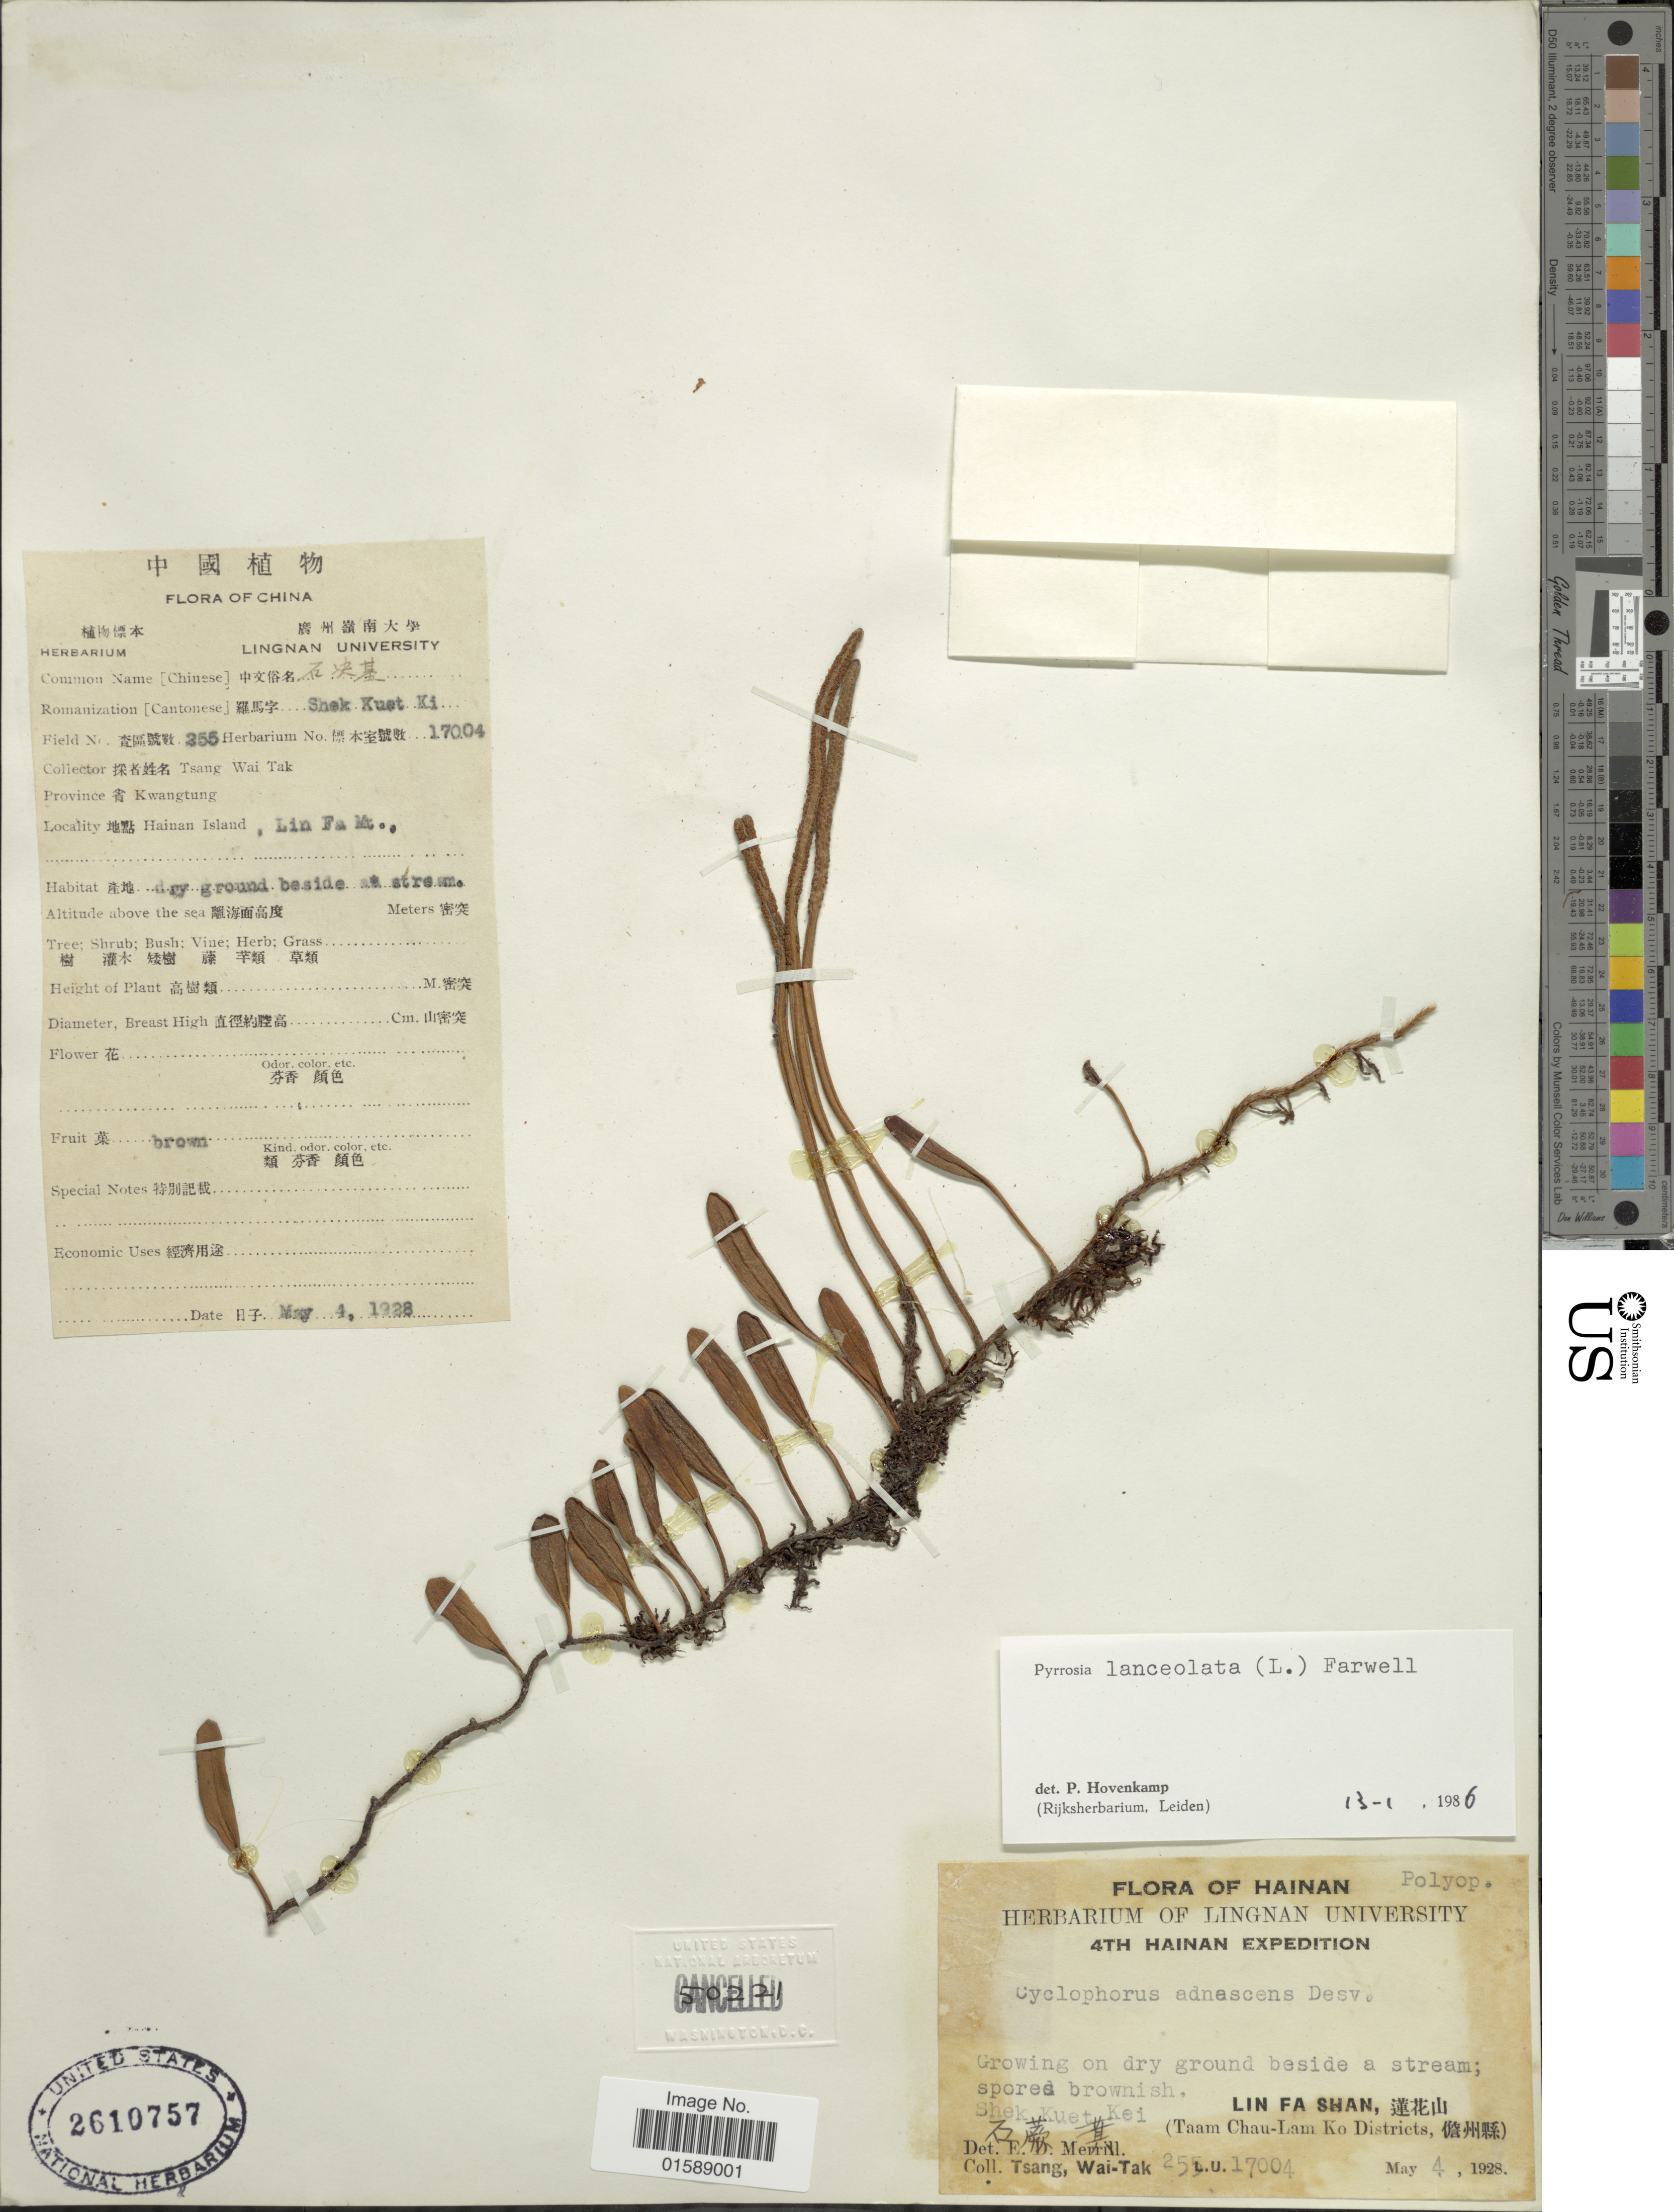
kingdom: Plantae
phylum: Tracheophyta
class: Polypodiopsida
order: Polypodiales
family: Polypodiaceae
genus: Pyrrosia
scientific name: Pyrrosia lanceolata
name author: (L.) Farw.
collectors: W. T. Tsang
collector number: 255L.U.17004*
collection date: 1928-05-04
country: China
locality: Province Kwangtung. Hainan Island, Lin Fa Mt. Lin Fa Shan (Taam Chau-Lam Ko Districts). Shek Kuet Kei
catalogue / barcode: US 2610757